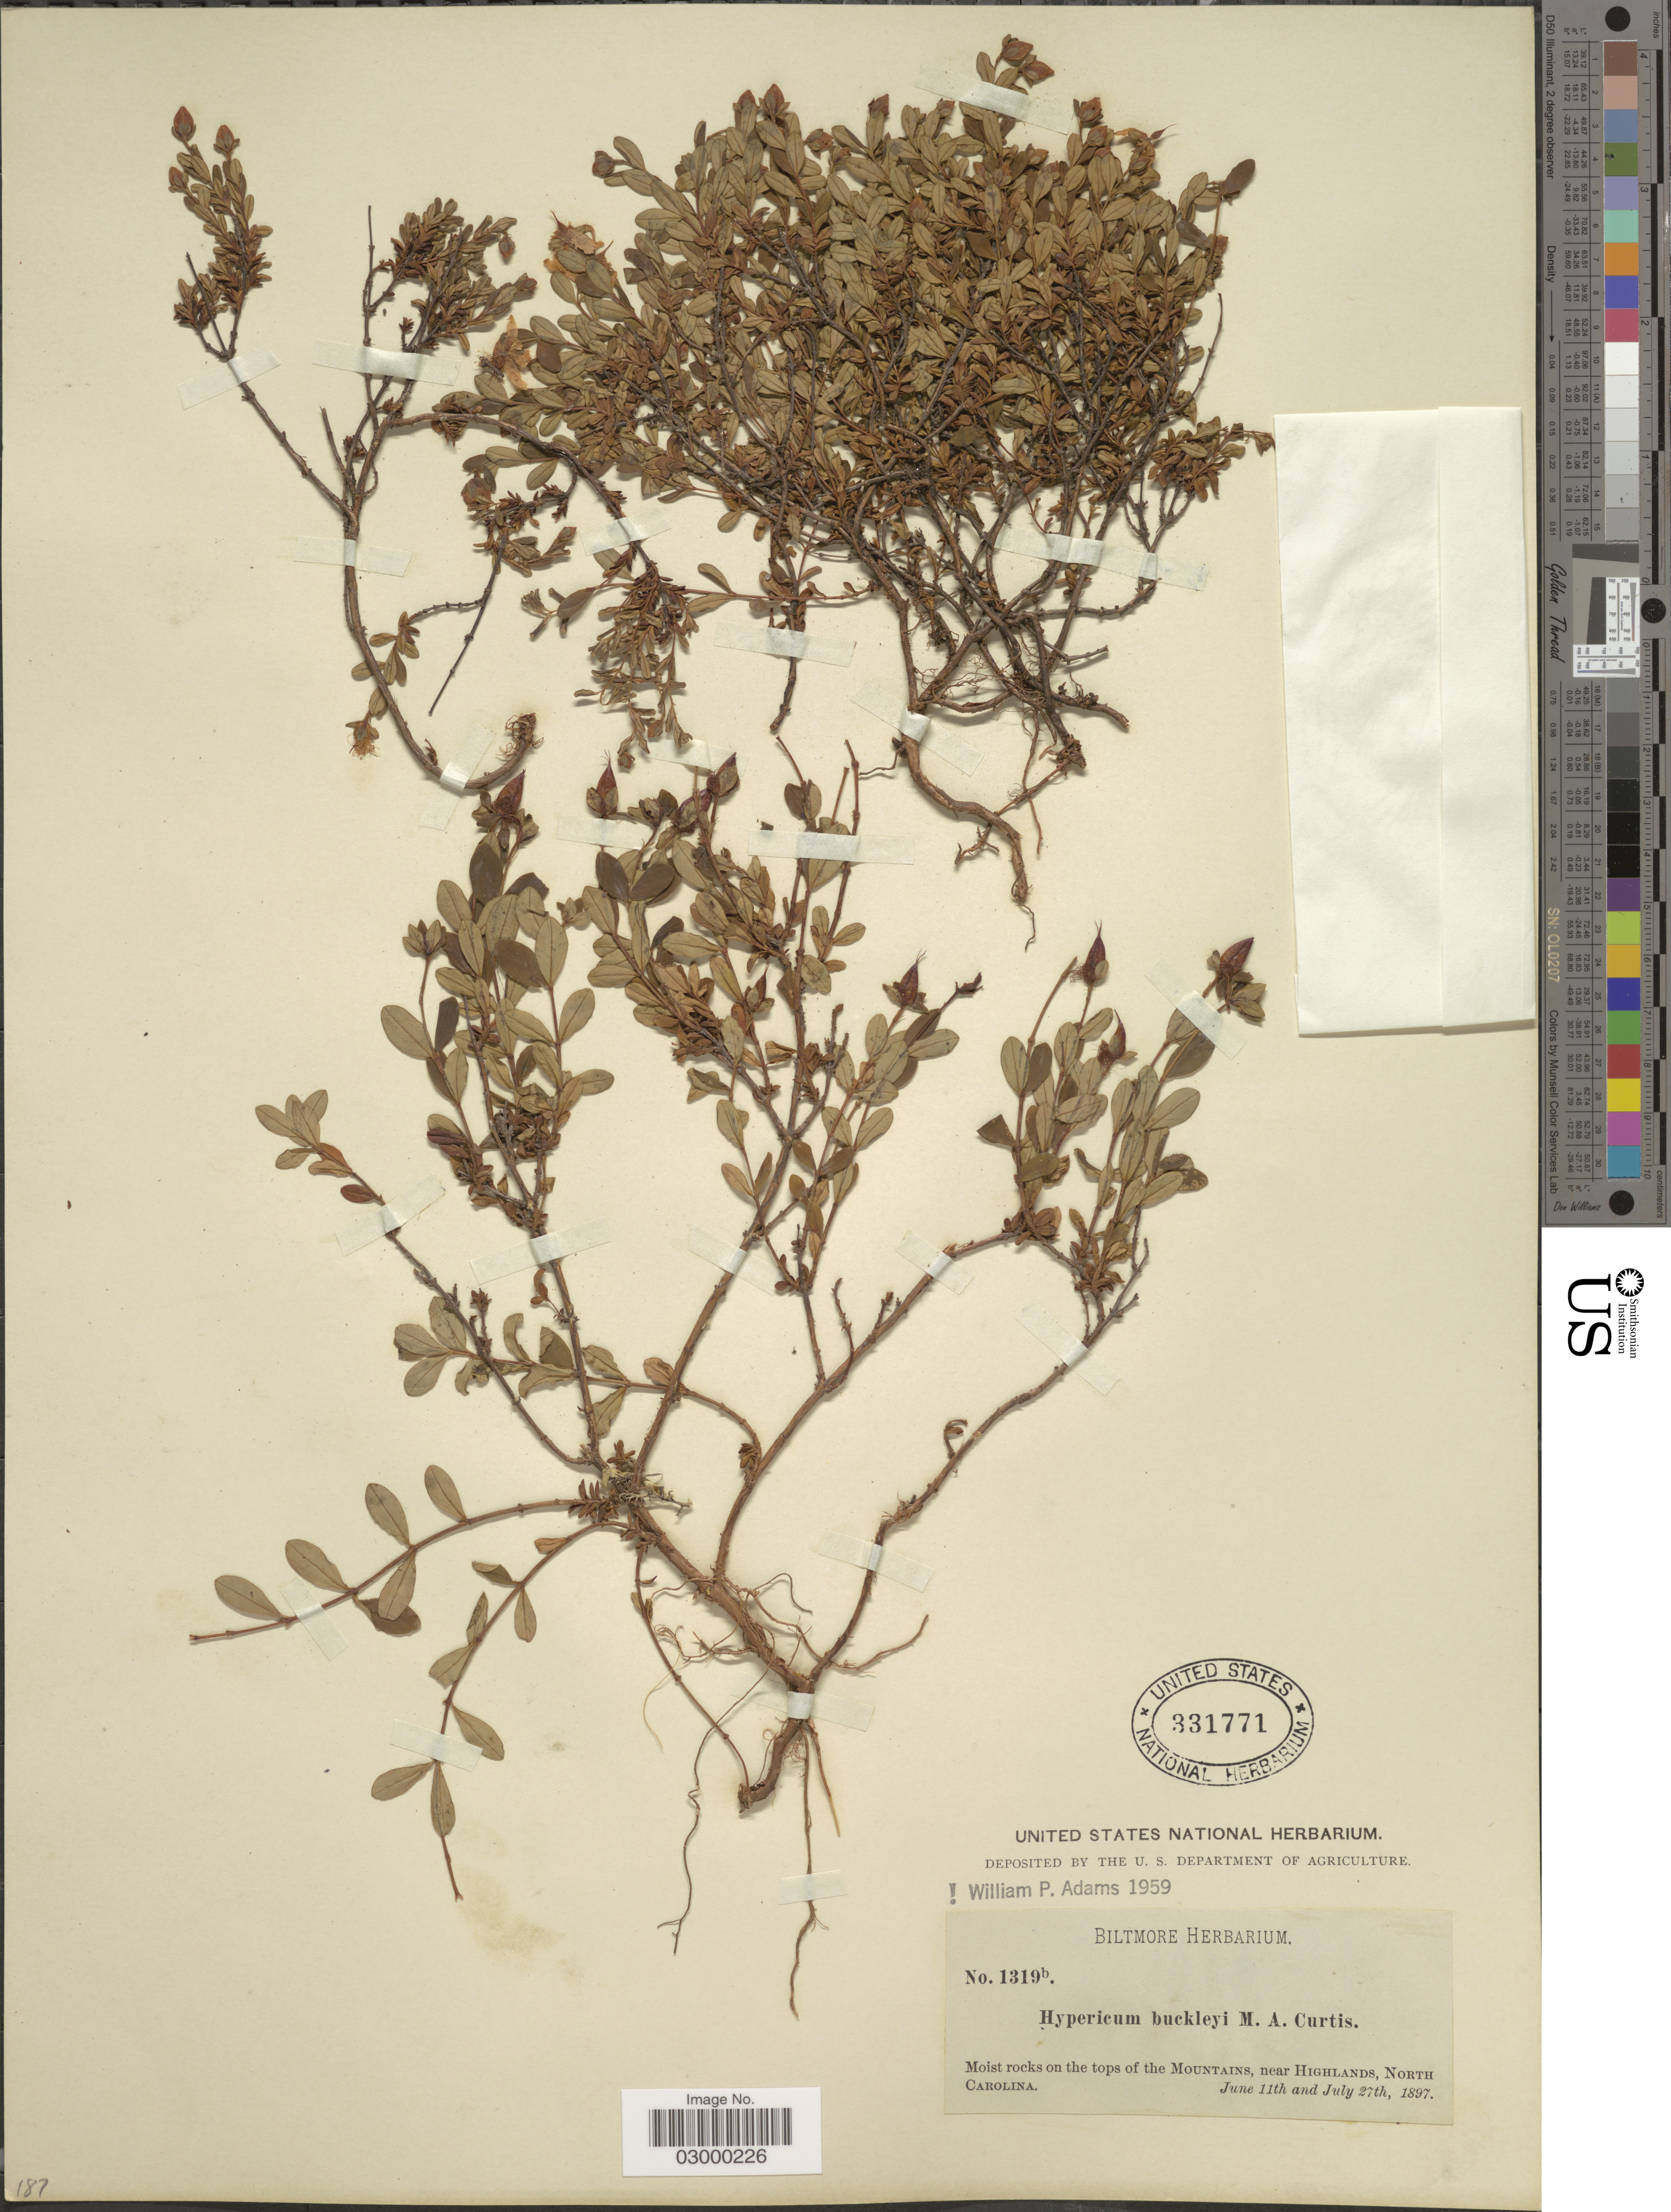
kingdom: Plantae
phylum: Tracheophyta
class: Magnoliopsida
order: Malpighiales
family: Hypericaceae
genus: Hypericum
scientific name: Hypericum buckleyi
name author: M.A. Curtis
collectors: ex herb. Biltmore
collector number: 1319b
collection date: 1897-06-11/1897-07-27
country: United States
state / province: North Carolina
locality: Moist rocks on the tops of the Mountains, near Highlands.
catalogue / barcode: US 331771